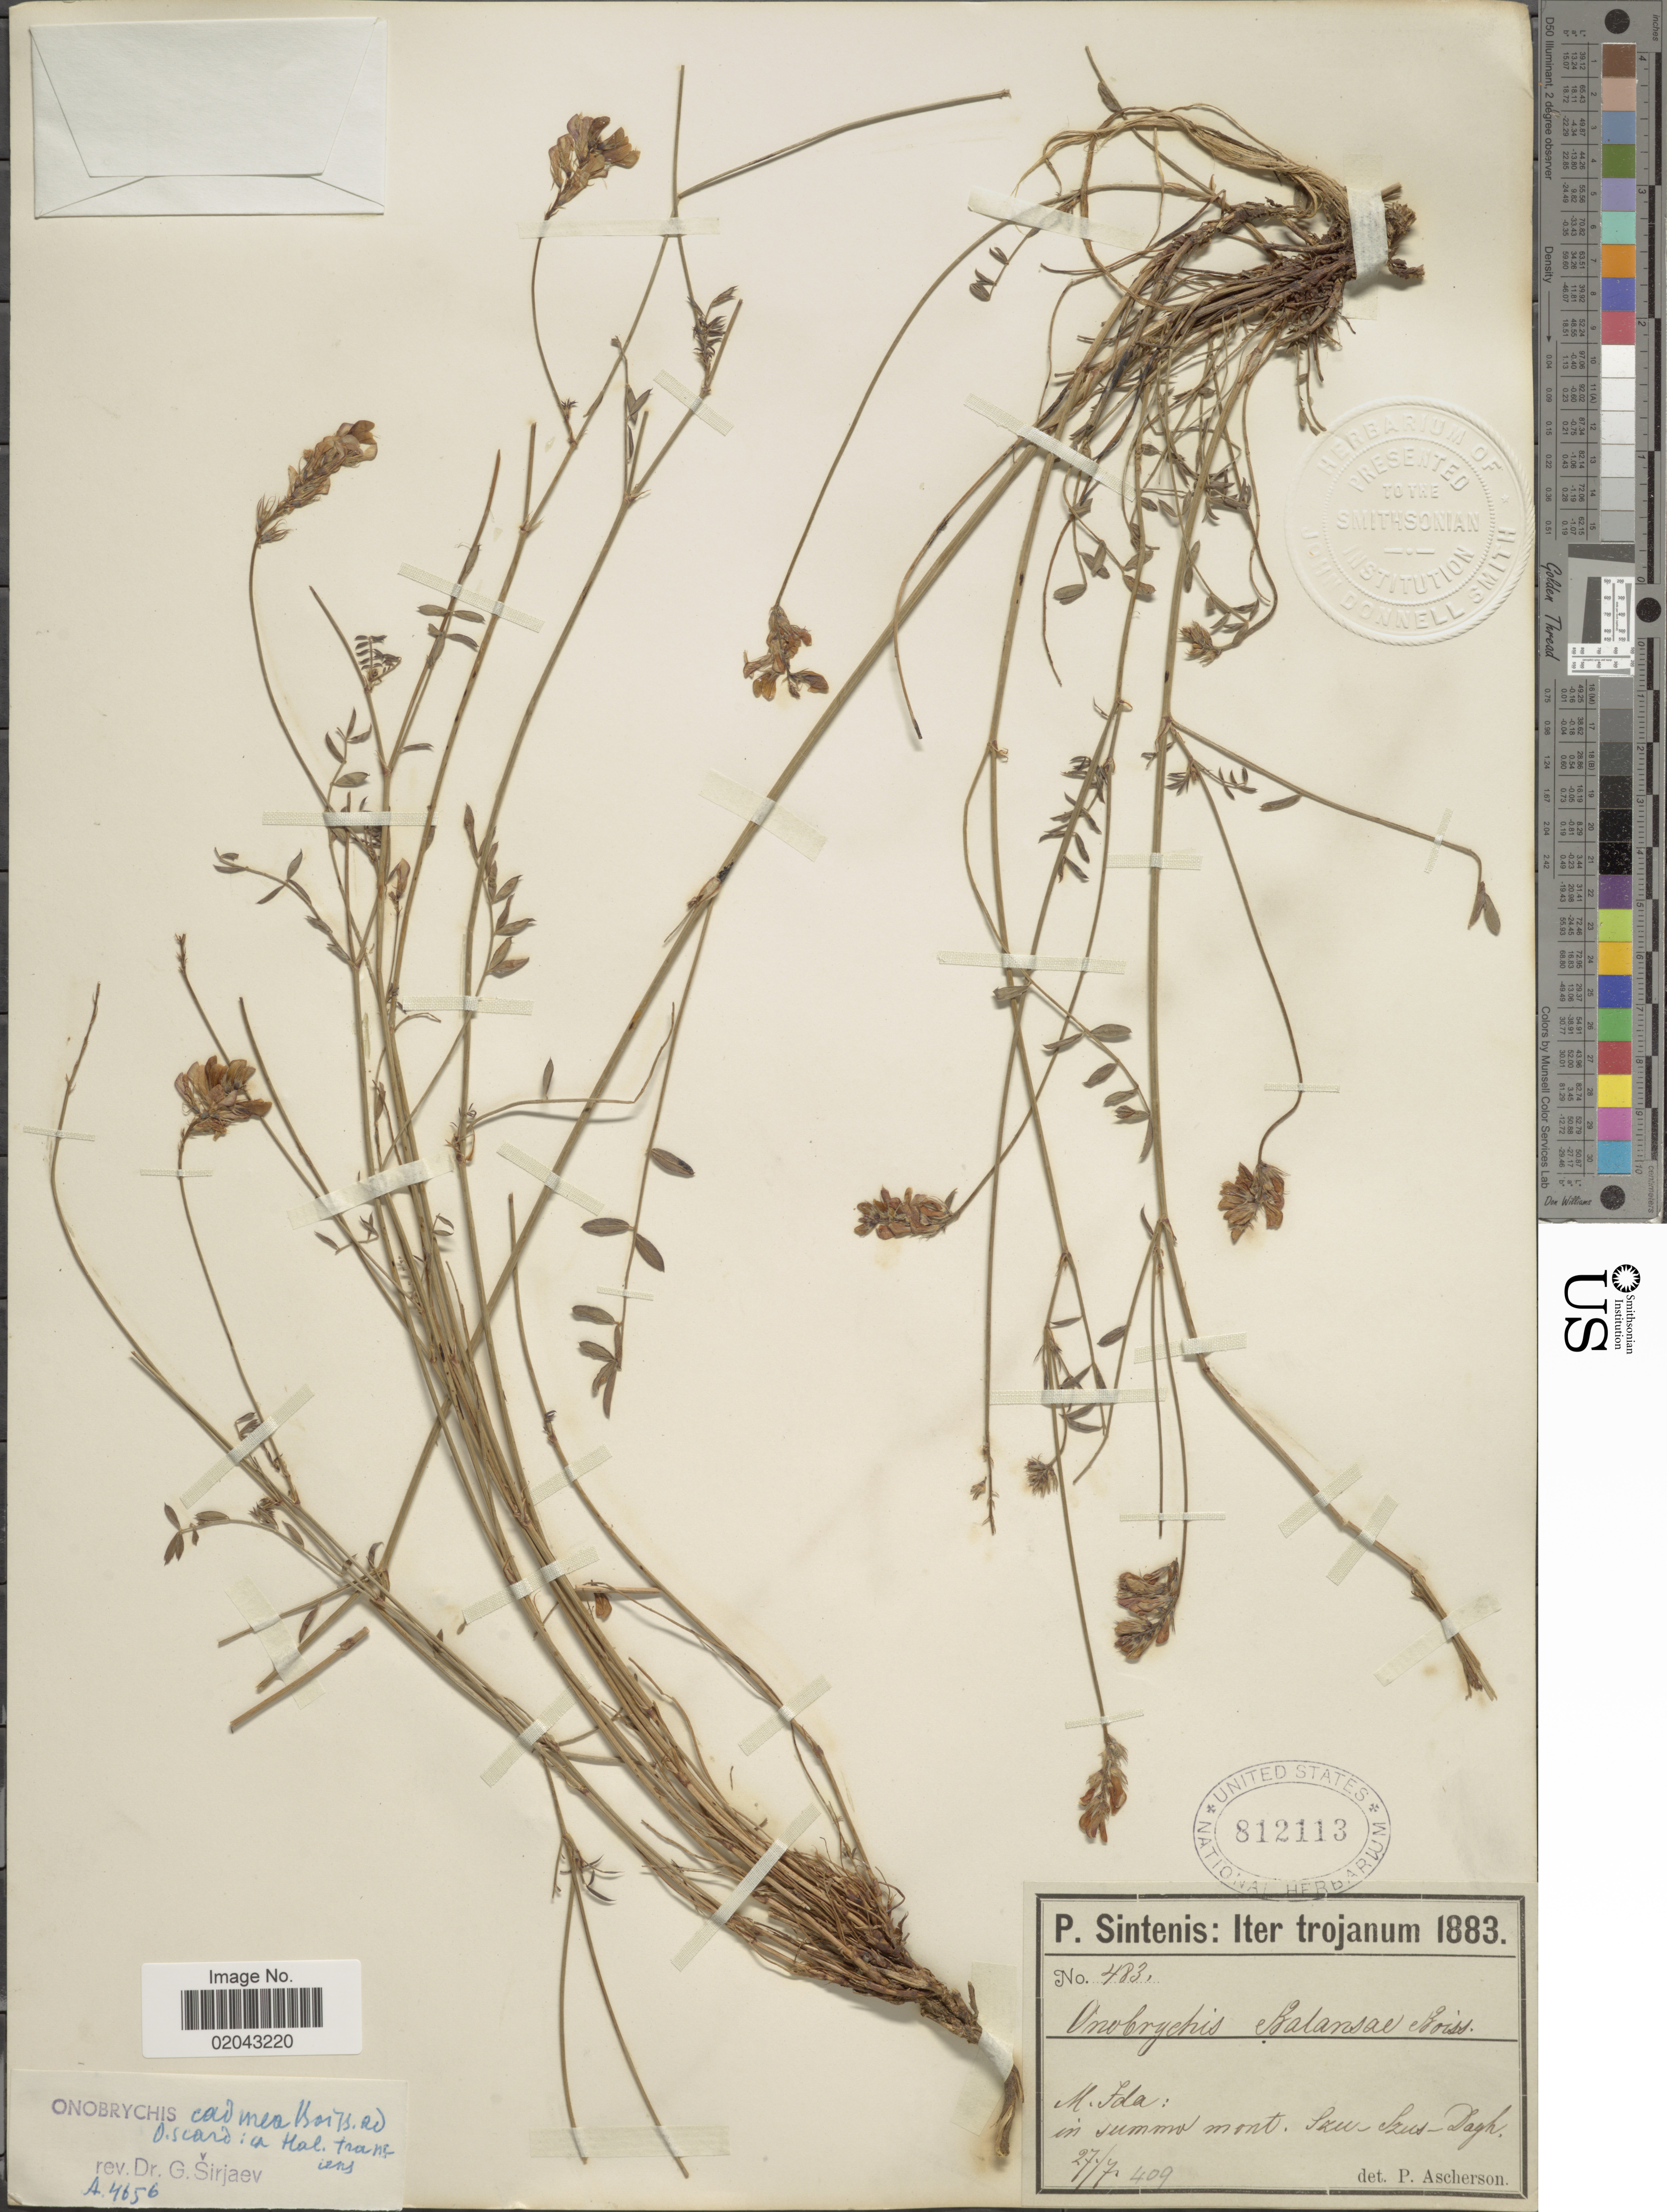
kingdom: Plantae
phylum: Tracheophyta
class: Magnoliopsida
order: Fabales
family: Fabaceae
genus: Onobrychis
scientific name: Onobrychis cadmea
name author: Boiss.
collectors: P. Sintenis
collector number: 483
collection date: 1883-07-27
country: Turkey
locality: M. Fda. in summo mont. Szu-Szus-Dagh.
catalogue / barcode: US 812113